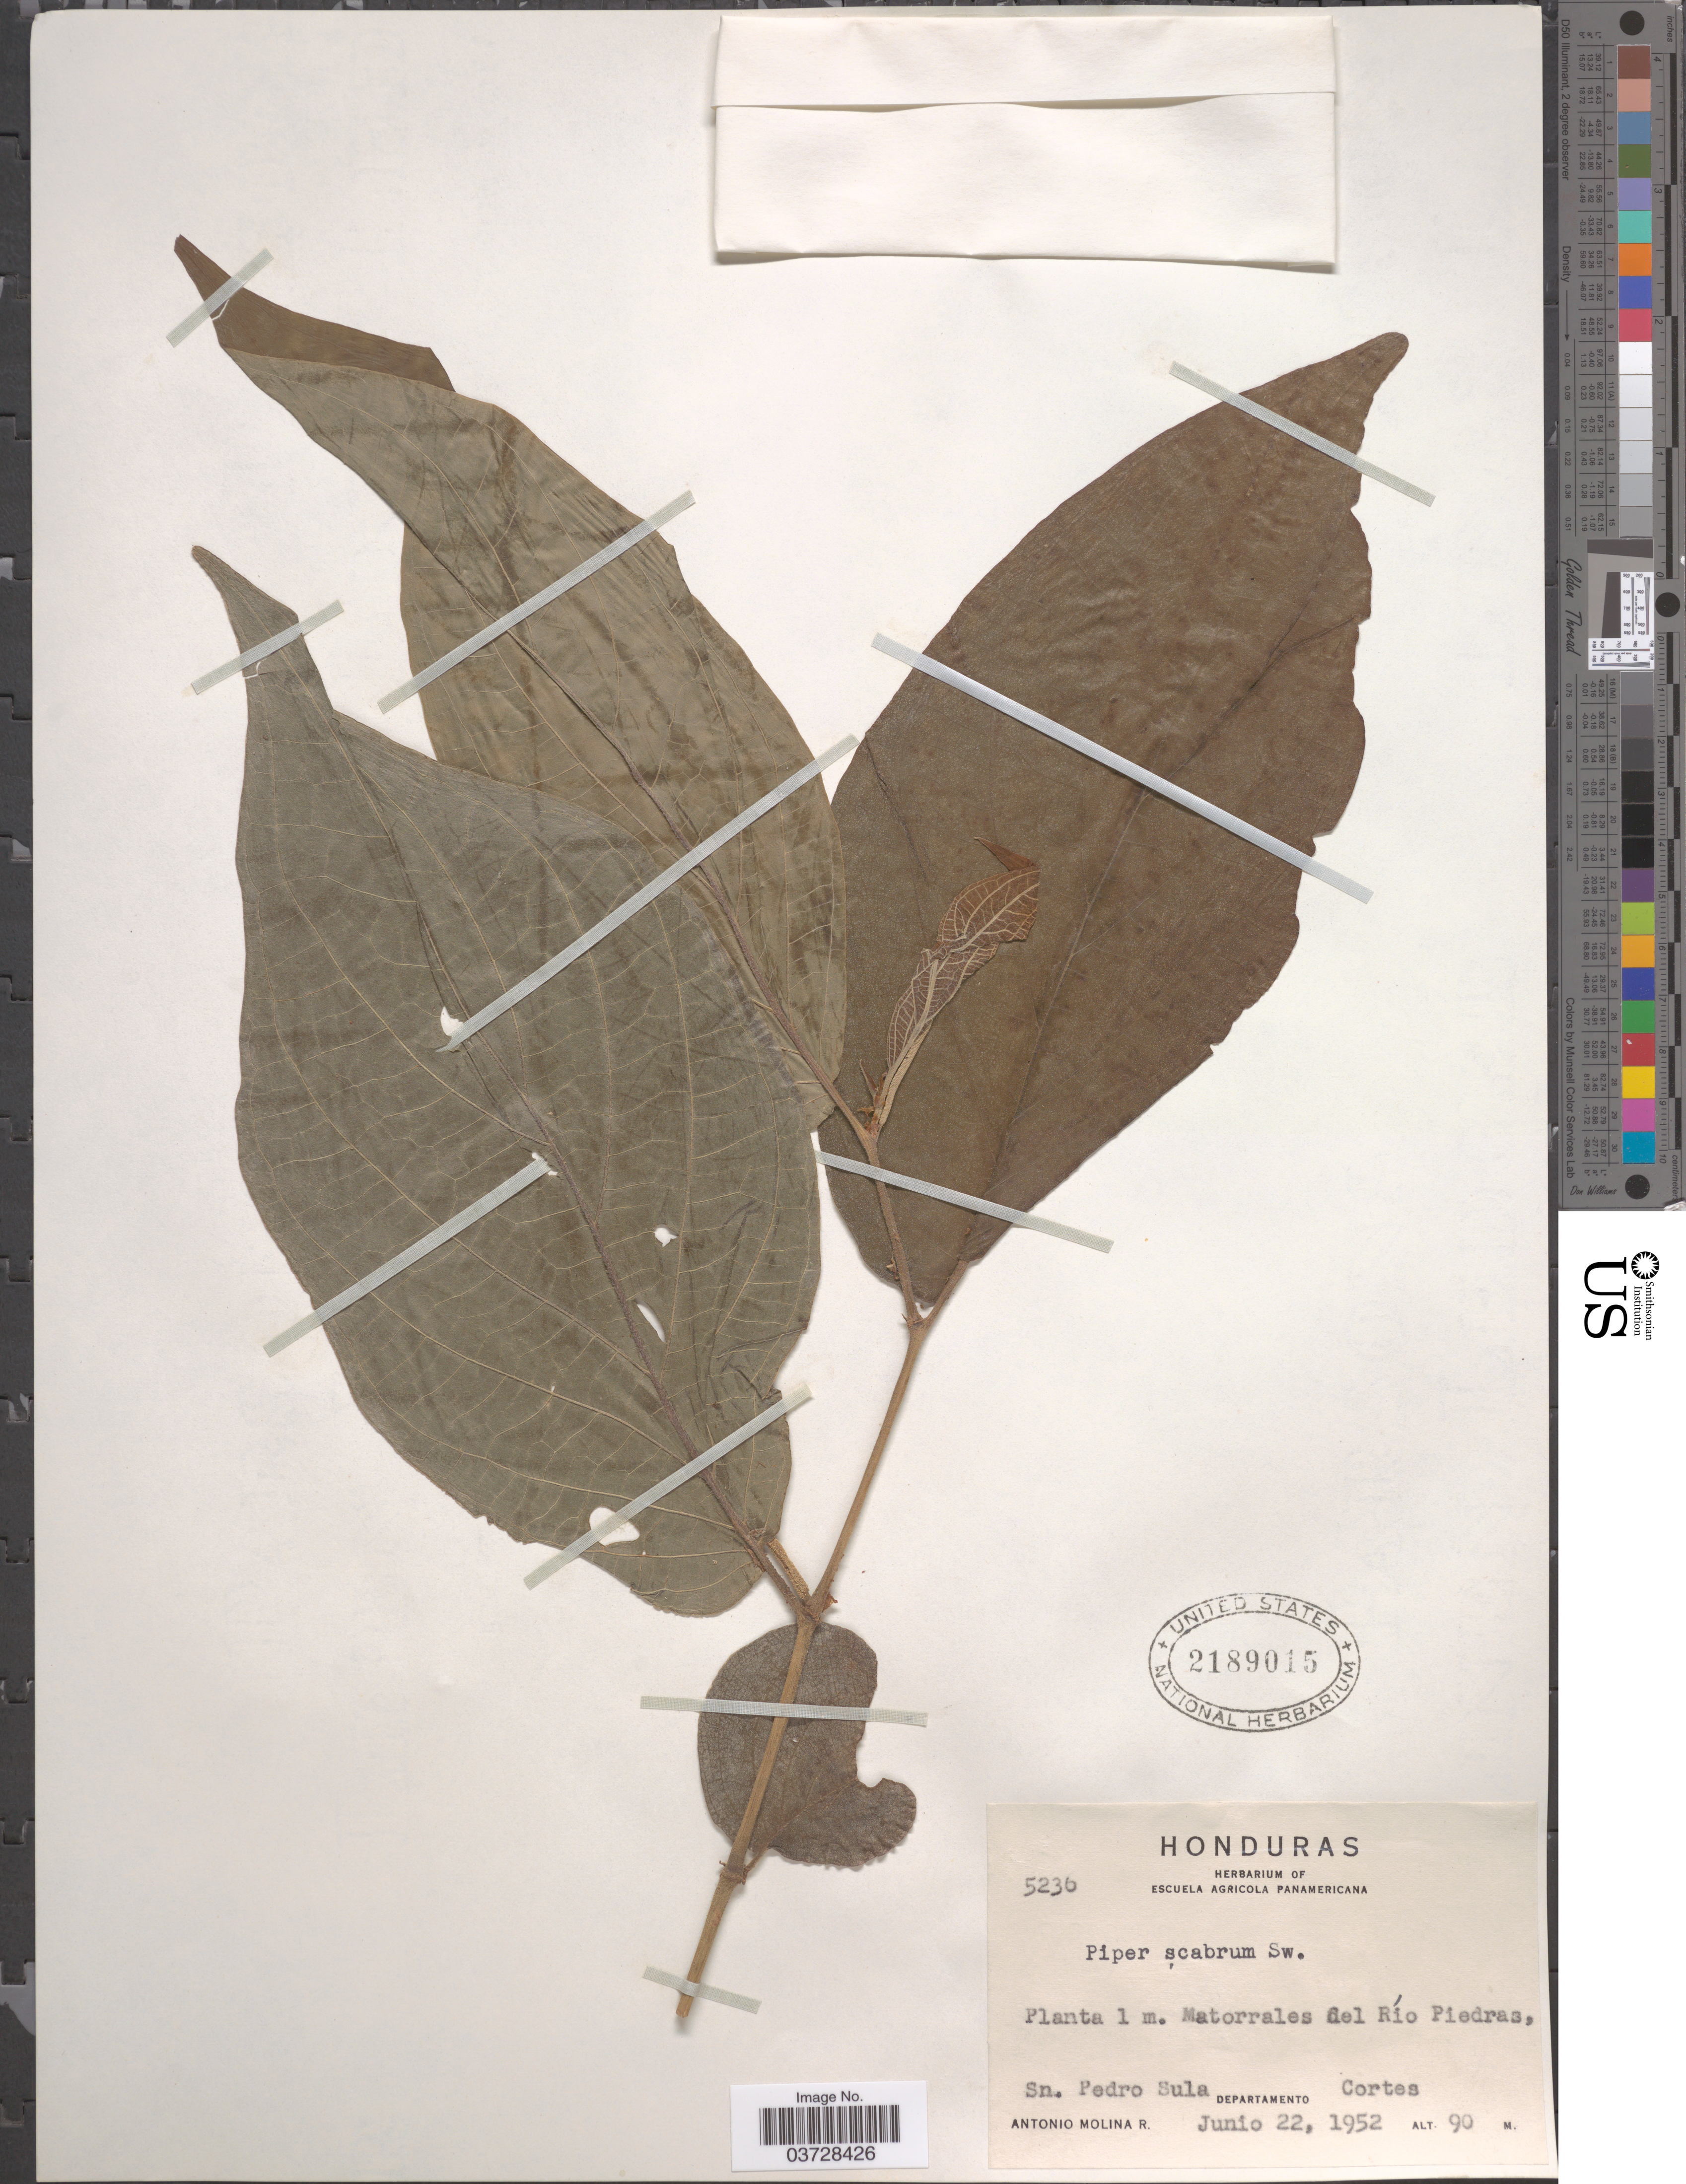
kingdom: Plantae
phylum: Tracheophyta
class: Magnoliopsida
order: Piperales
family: Piperaceae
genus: Piper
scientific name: Piper scabrum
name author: Sw.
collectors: A. Molina R.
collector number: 5236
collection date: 1952-06-22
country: Honduras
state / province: Cortes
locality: Sn. Pedro Sula. Departamento Cortes.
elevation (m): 90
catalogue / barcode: US 2189015